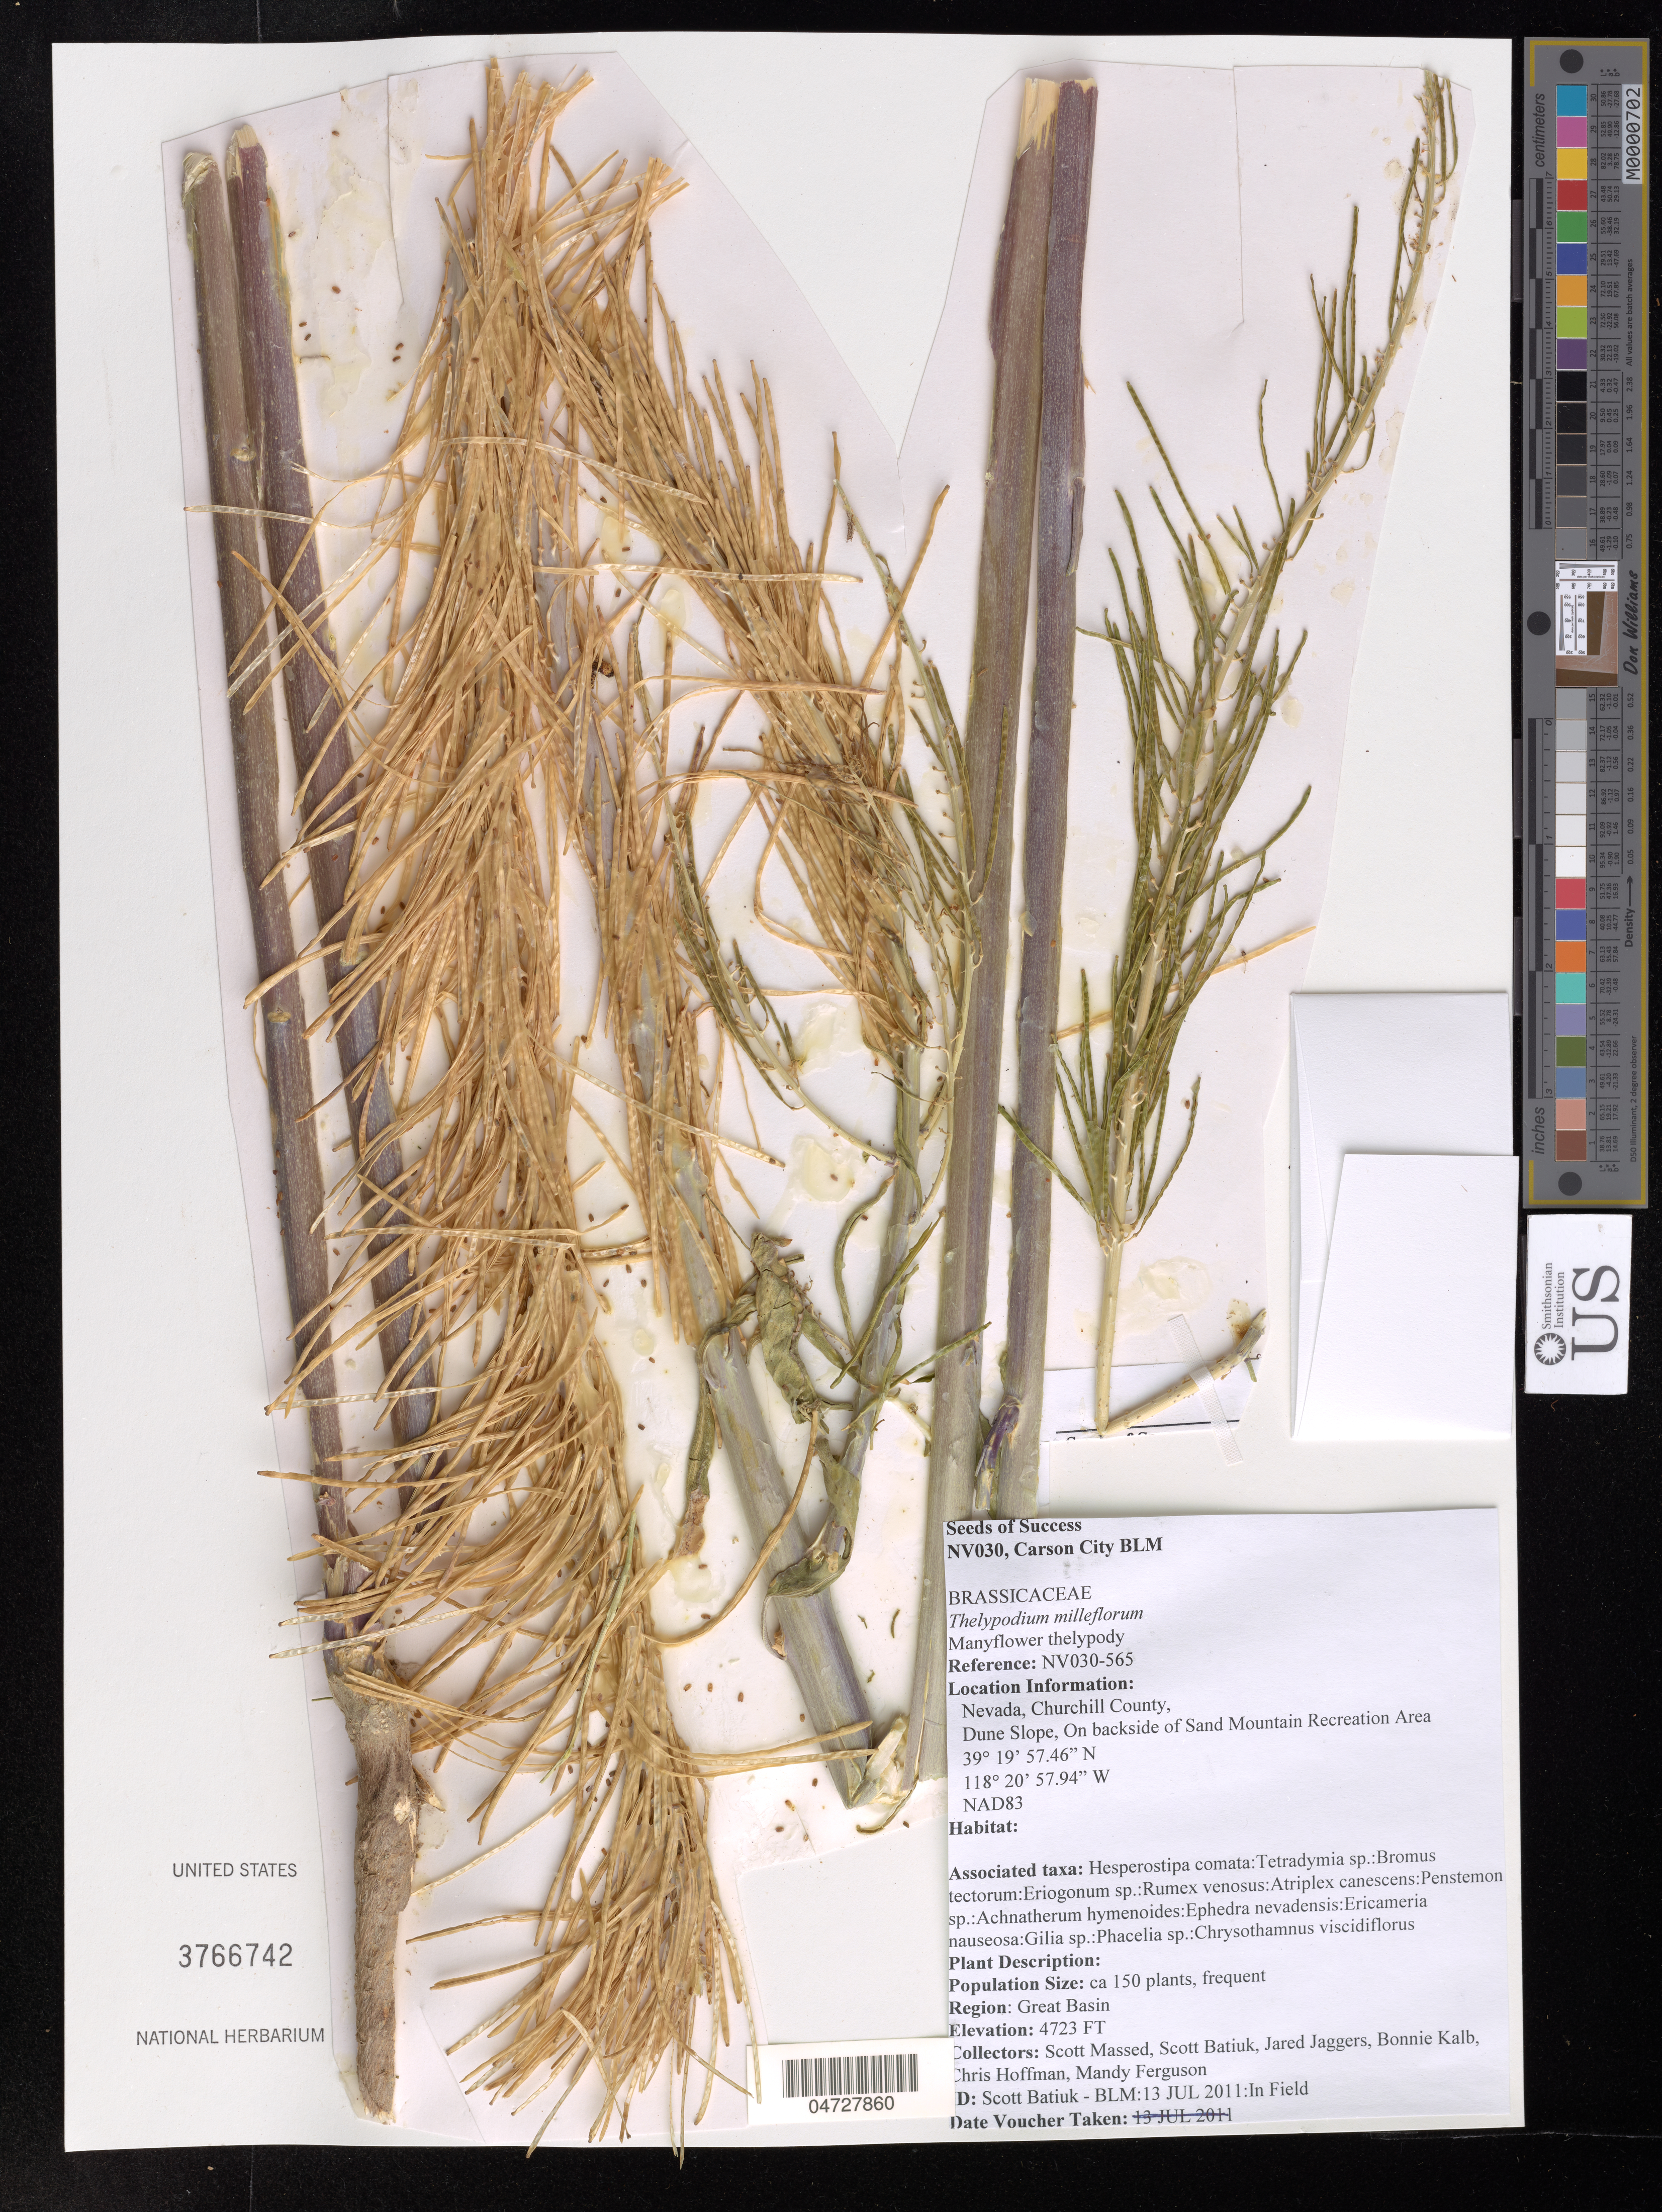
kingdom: Plantae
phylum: Tracheophyta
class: Magnoliopsida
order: Brassicales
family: Brassicaceae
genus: Thelypodium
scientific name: Thelypodium milleflorum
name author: A. Nelson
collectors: S. Massed, S. Batiuk, J. Jaggers & B. Kalb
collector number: NV030-565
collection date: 2011-07-13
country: United States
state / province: Nevada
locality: Churchill County, Dune Slope, On backside of Sand Mountain Recreation Area.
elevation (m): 1440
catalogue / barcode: US 3766742